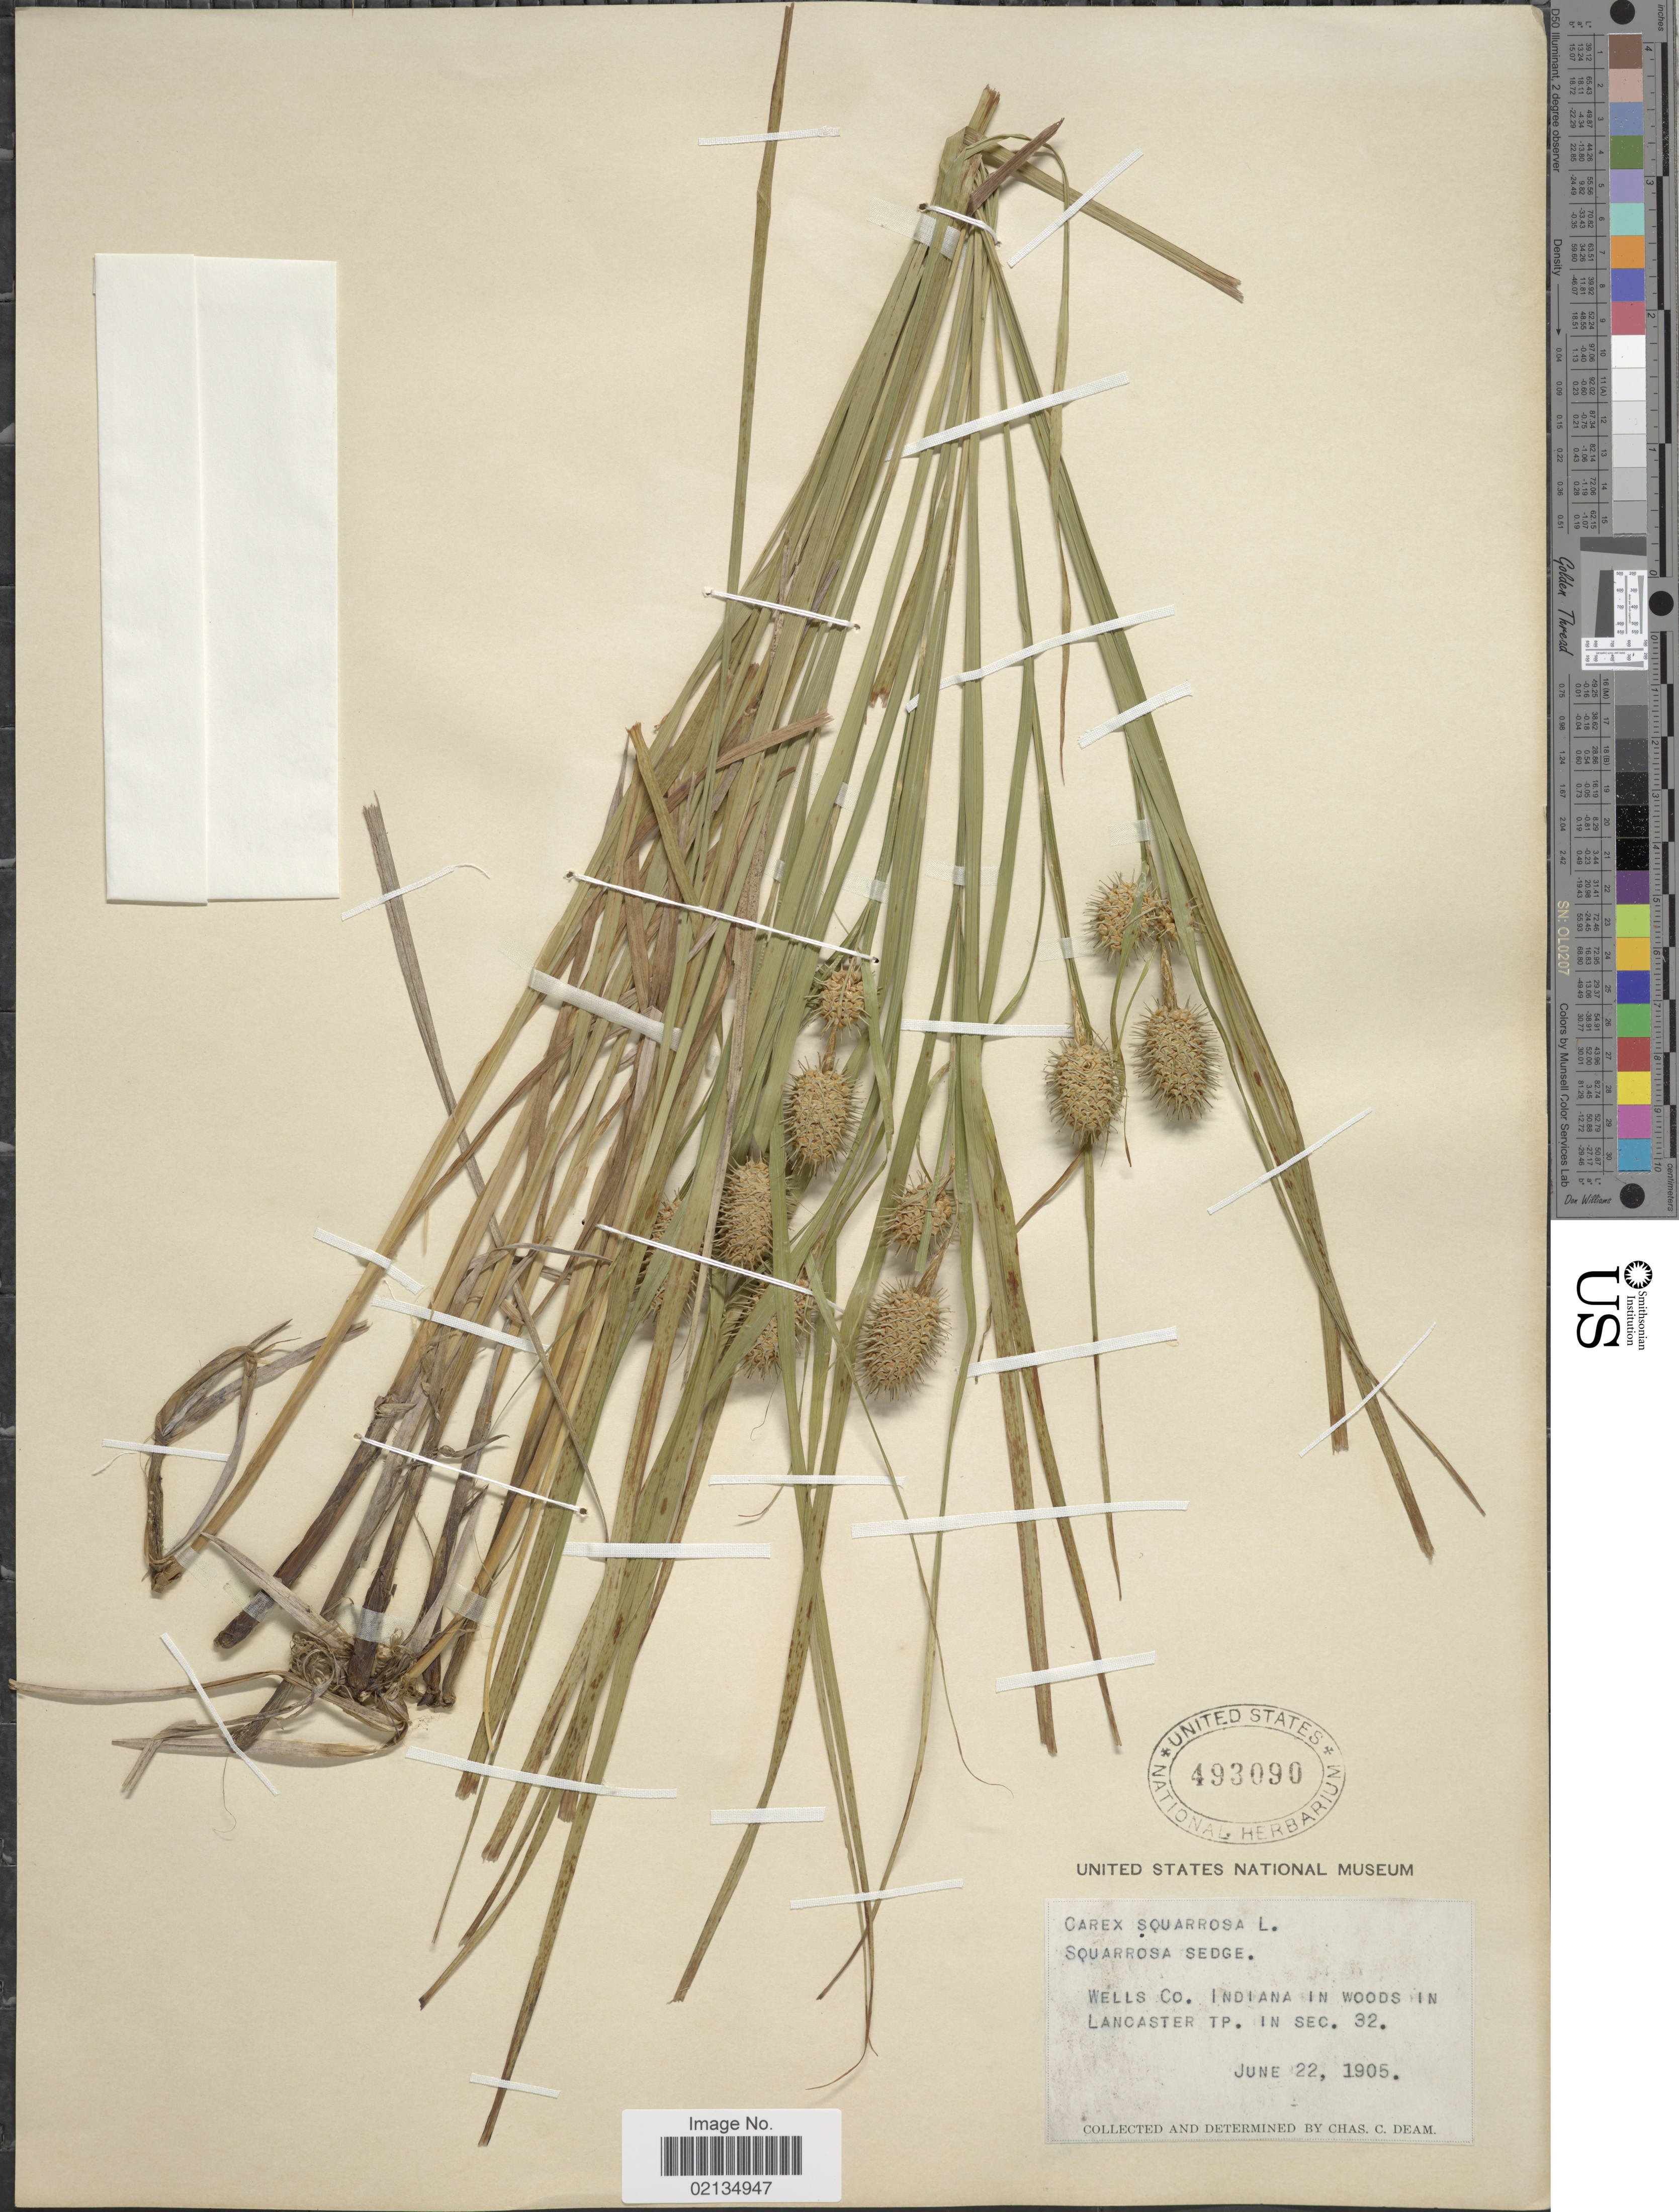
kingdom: Plantae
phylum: Tracheophyta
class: Liliopsida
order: Poales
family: Cyperaceae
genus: Carex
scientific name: Carex squarrosa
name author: L.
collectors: C. C. Deam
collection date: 1905-06-22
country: United States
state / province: Indiana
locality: Wells Co. Indiana in woods in Lancaster TP. in Sec. 32.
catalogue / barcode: US 493090